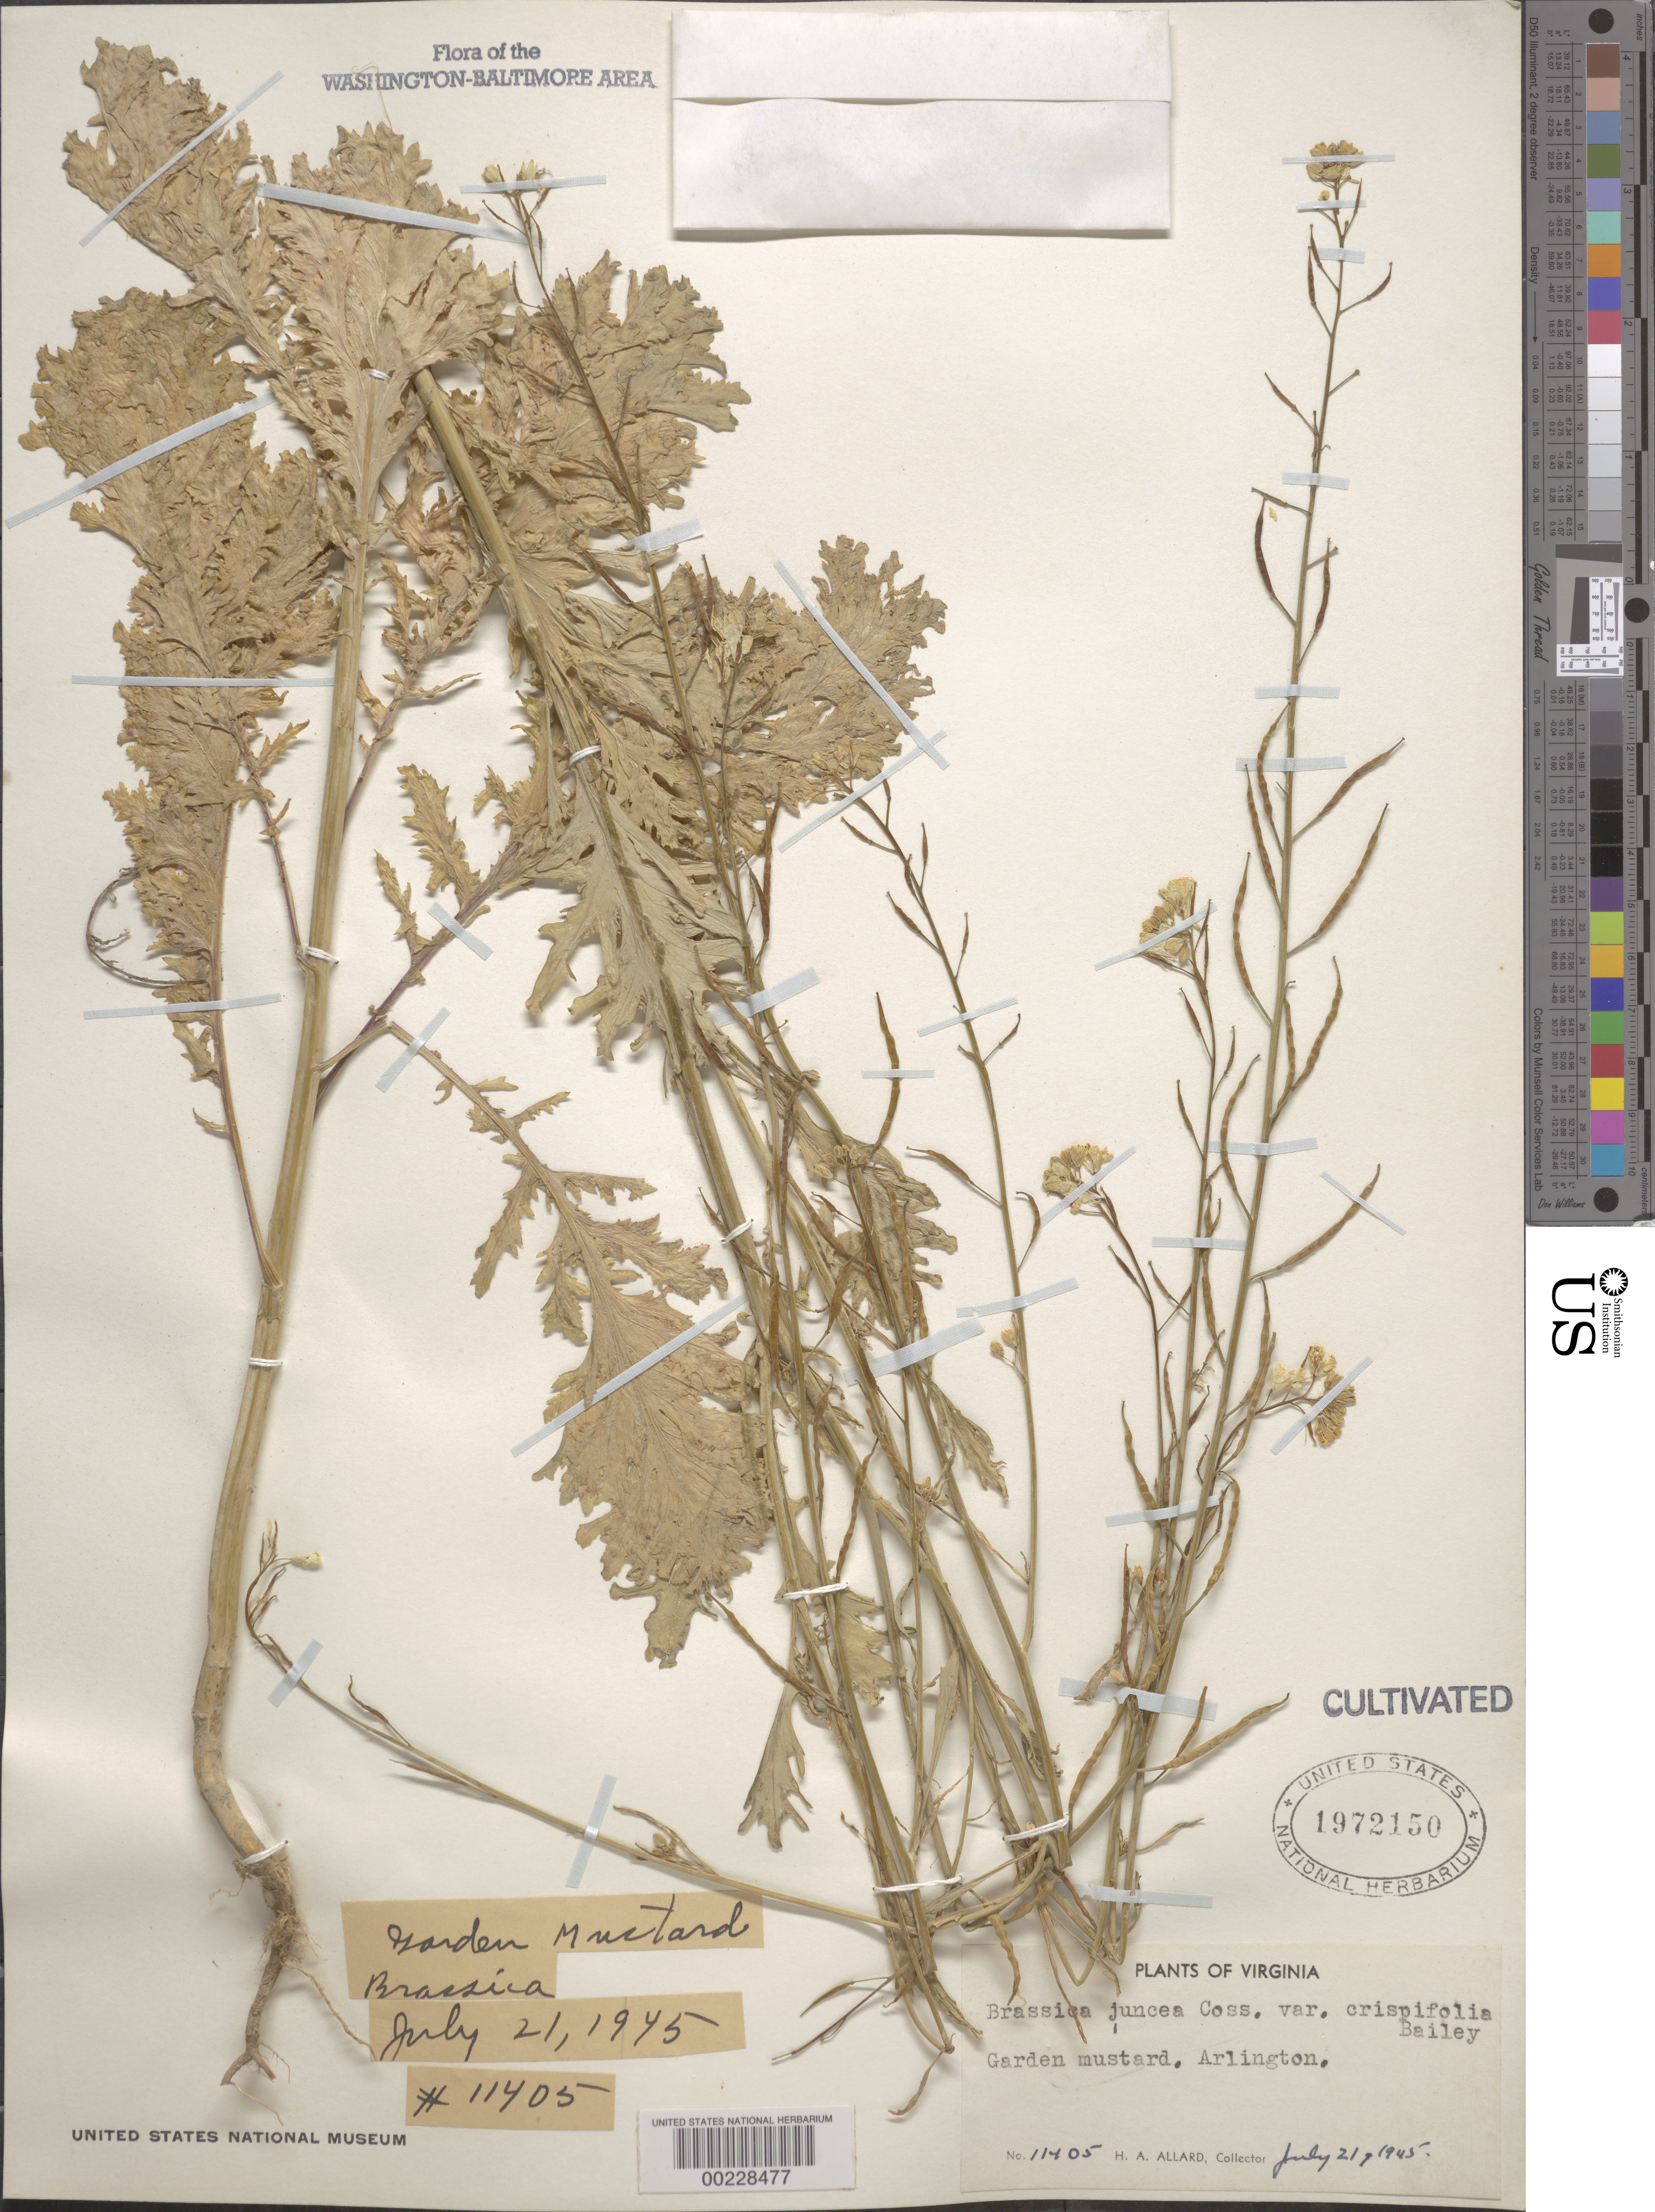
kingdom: Plantae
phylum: Tracheophyta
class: Magnoliopsida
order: Brassicales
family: Brassicaceae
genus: Brassica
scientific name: Brassica juncea var. crispifolia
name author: L.H. Bailey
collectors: H. A. Allard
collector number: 11405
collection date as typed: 21 Jul 1945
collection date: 1945-07-21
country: United States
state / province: Virginia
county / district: Arlington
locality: Arlington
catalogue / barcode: US 1972150